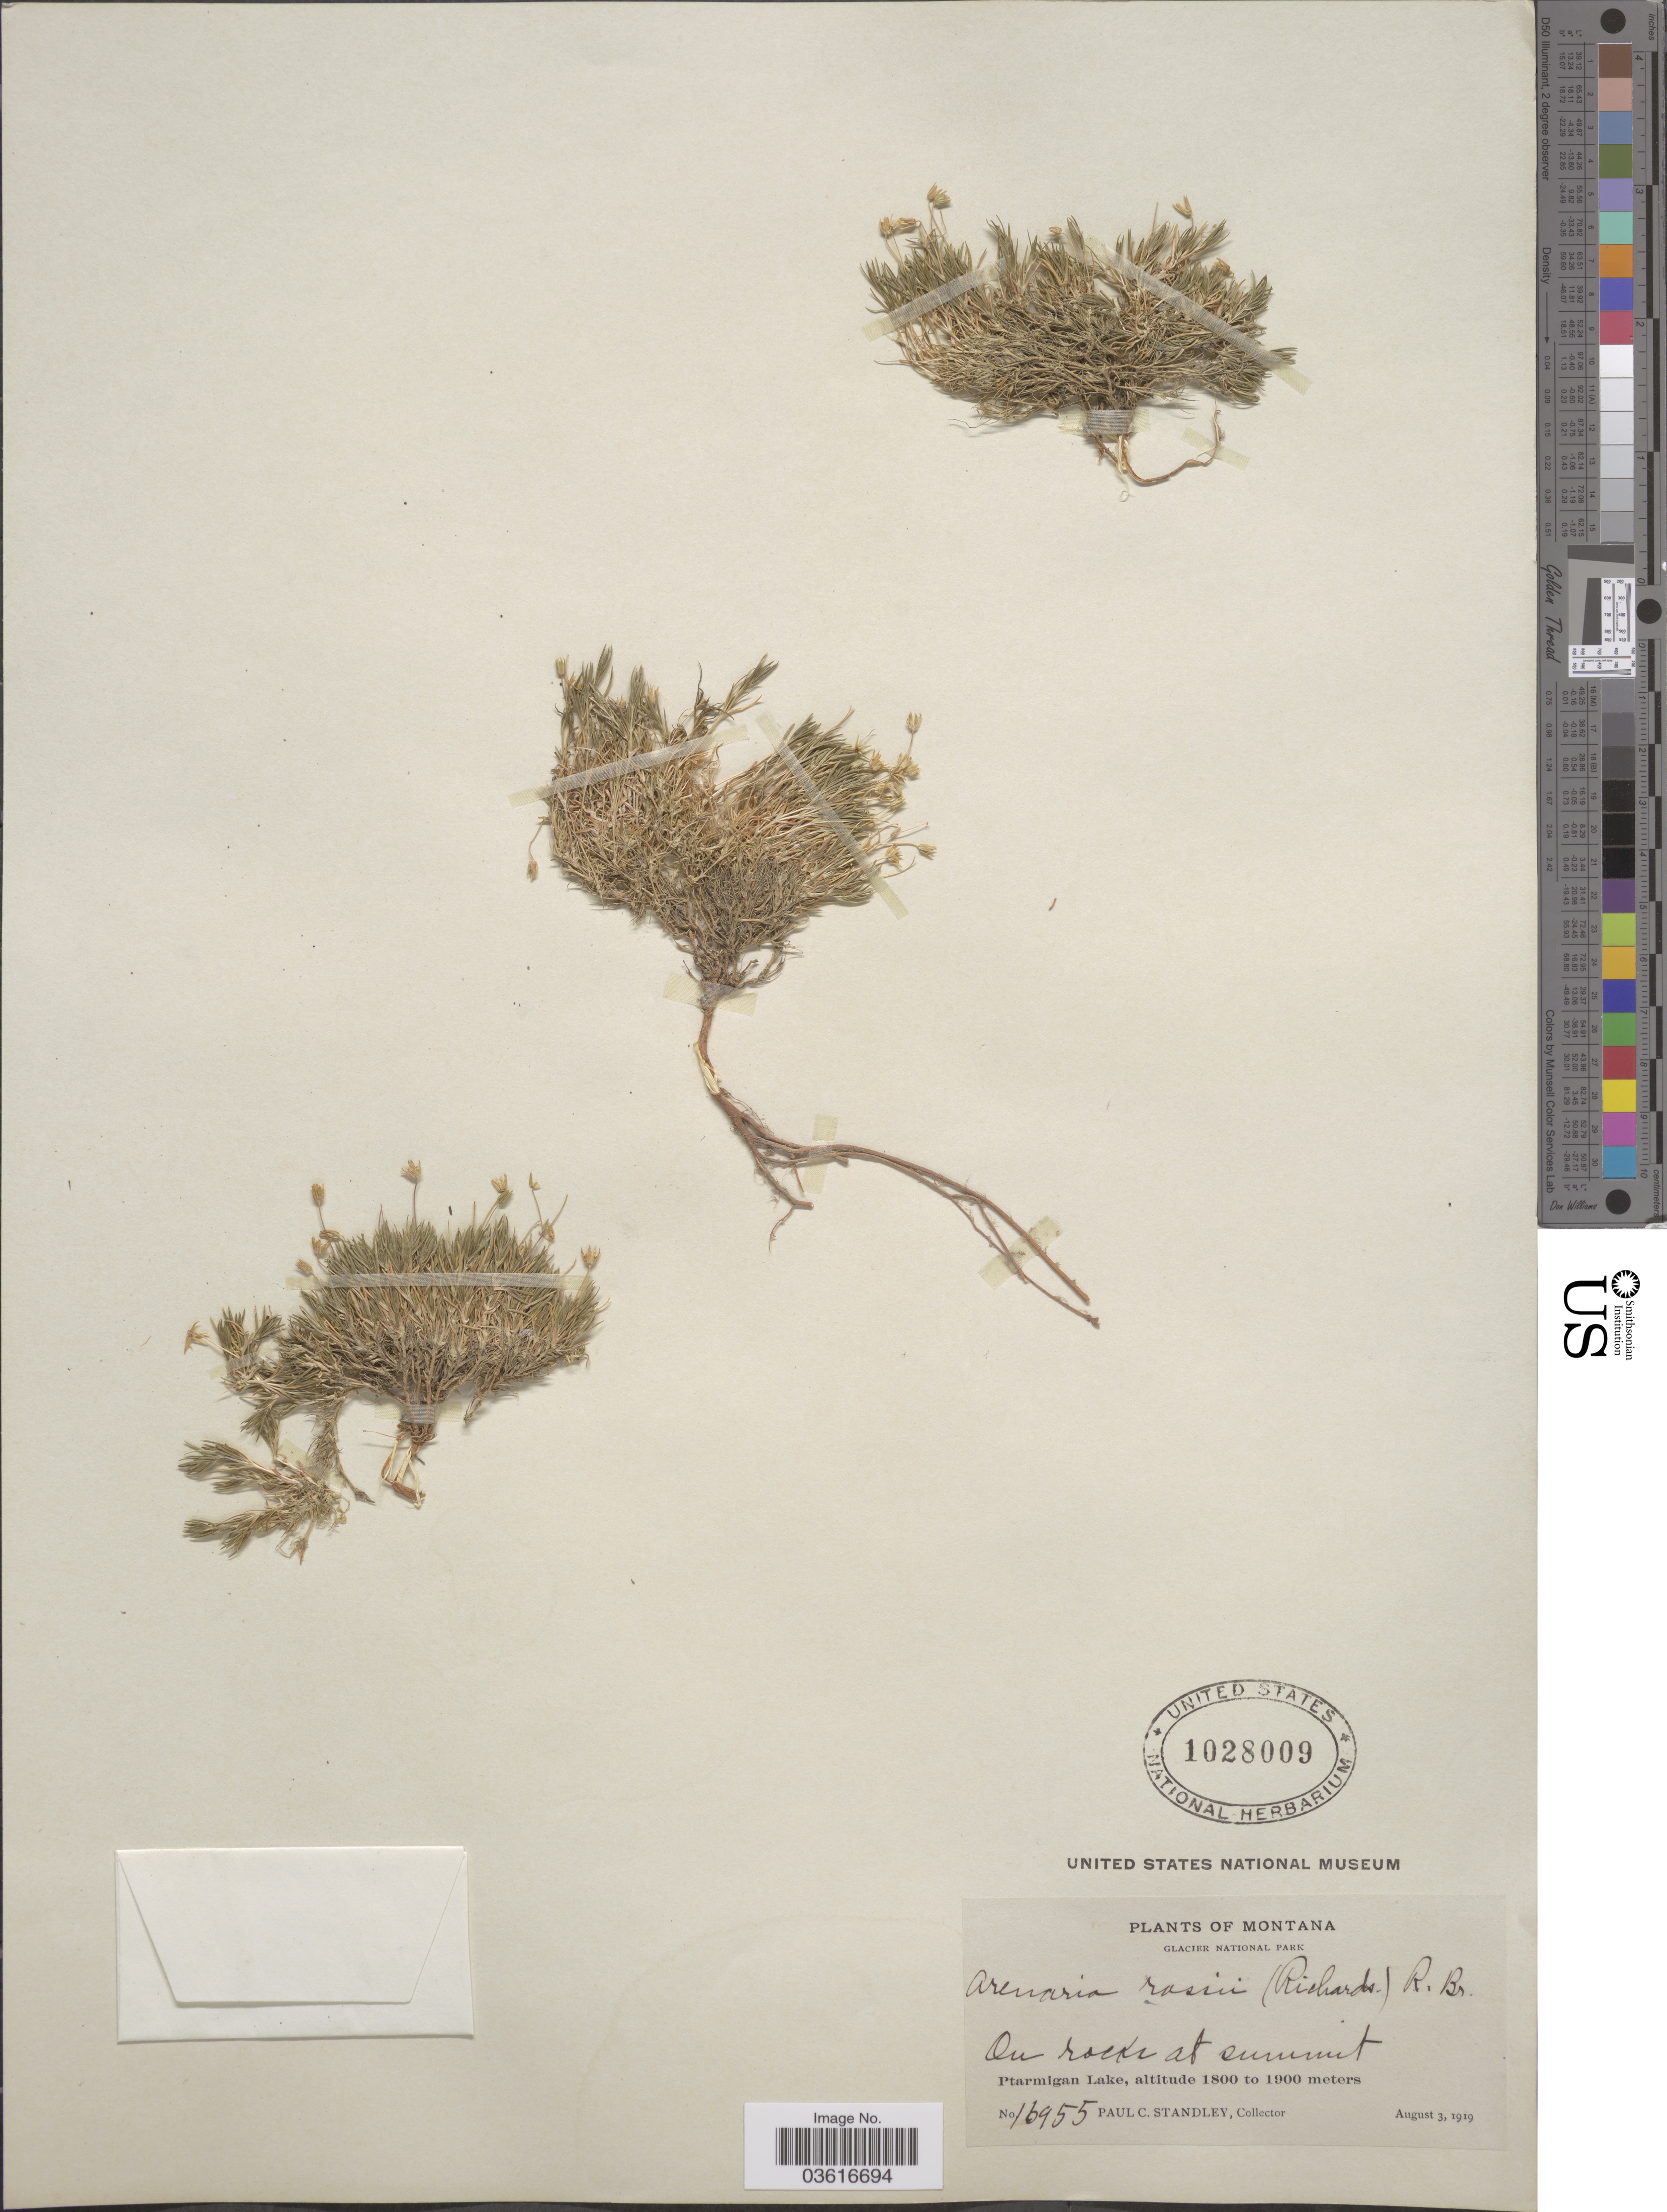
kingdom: Plantae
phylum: Tracheophyta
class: Magnoliopsida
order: Caryophyllales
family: Caryophyllaceae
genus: Minuartia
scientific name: Minuartia rossii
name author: (R. Br. ex Richardson) Graebn.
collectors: P. C. Standley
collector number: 16955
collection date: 1919-08-03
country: United States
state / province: Montana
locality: Glacier National Park. Ptarmigan Lake.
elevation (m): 1800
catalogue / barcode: US 1028009